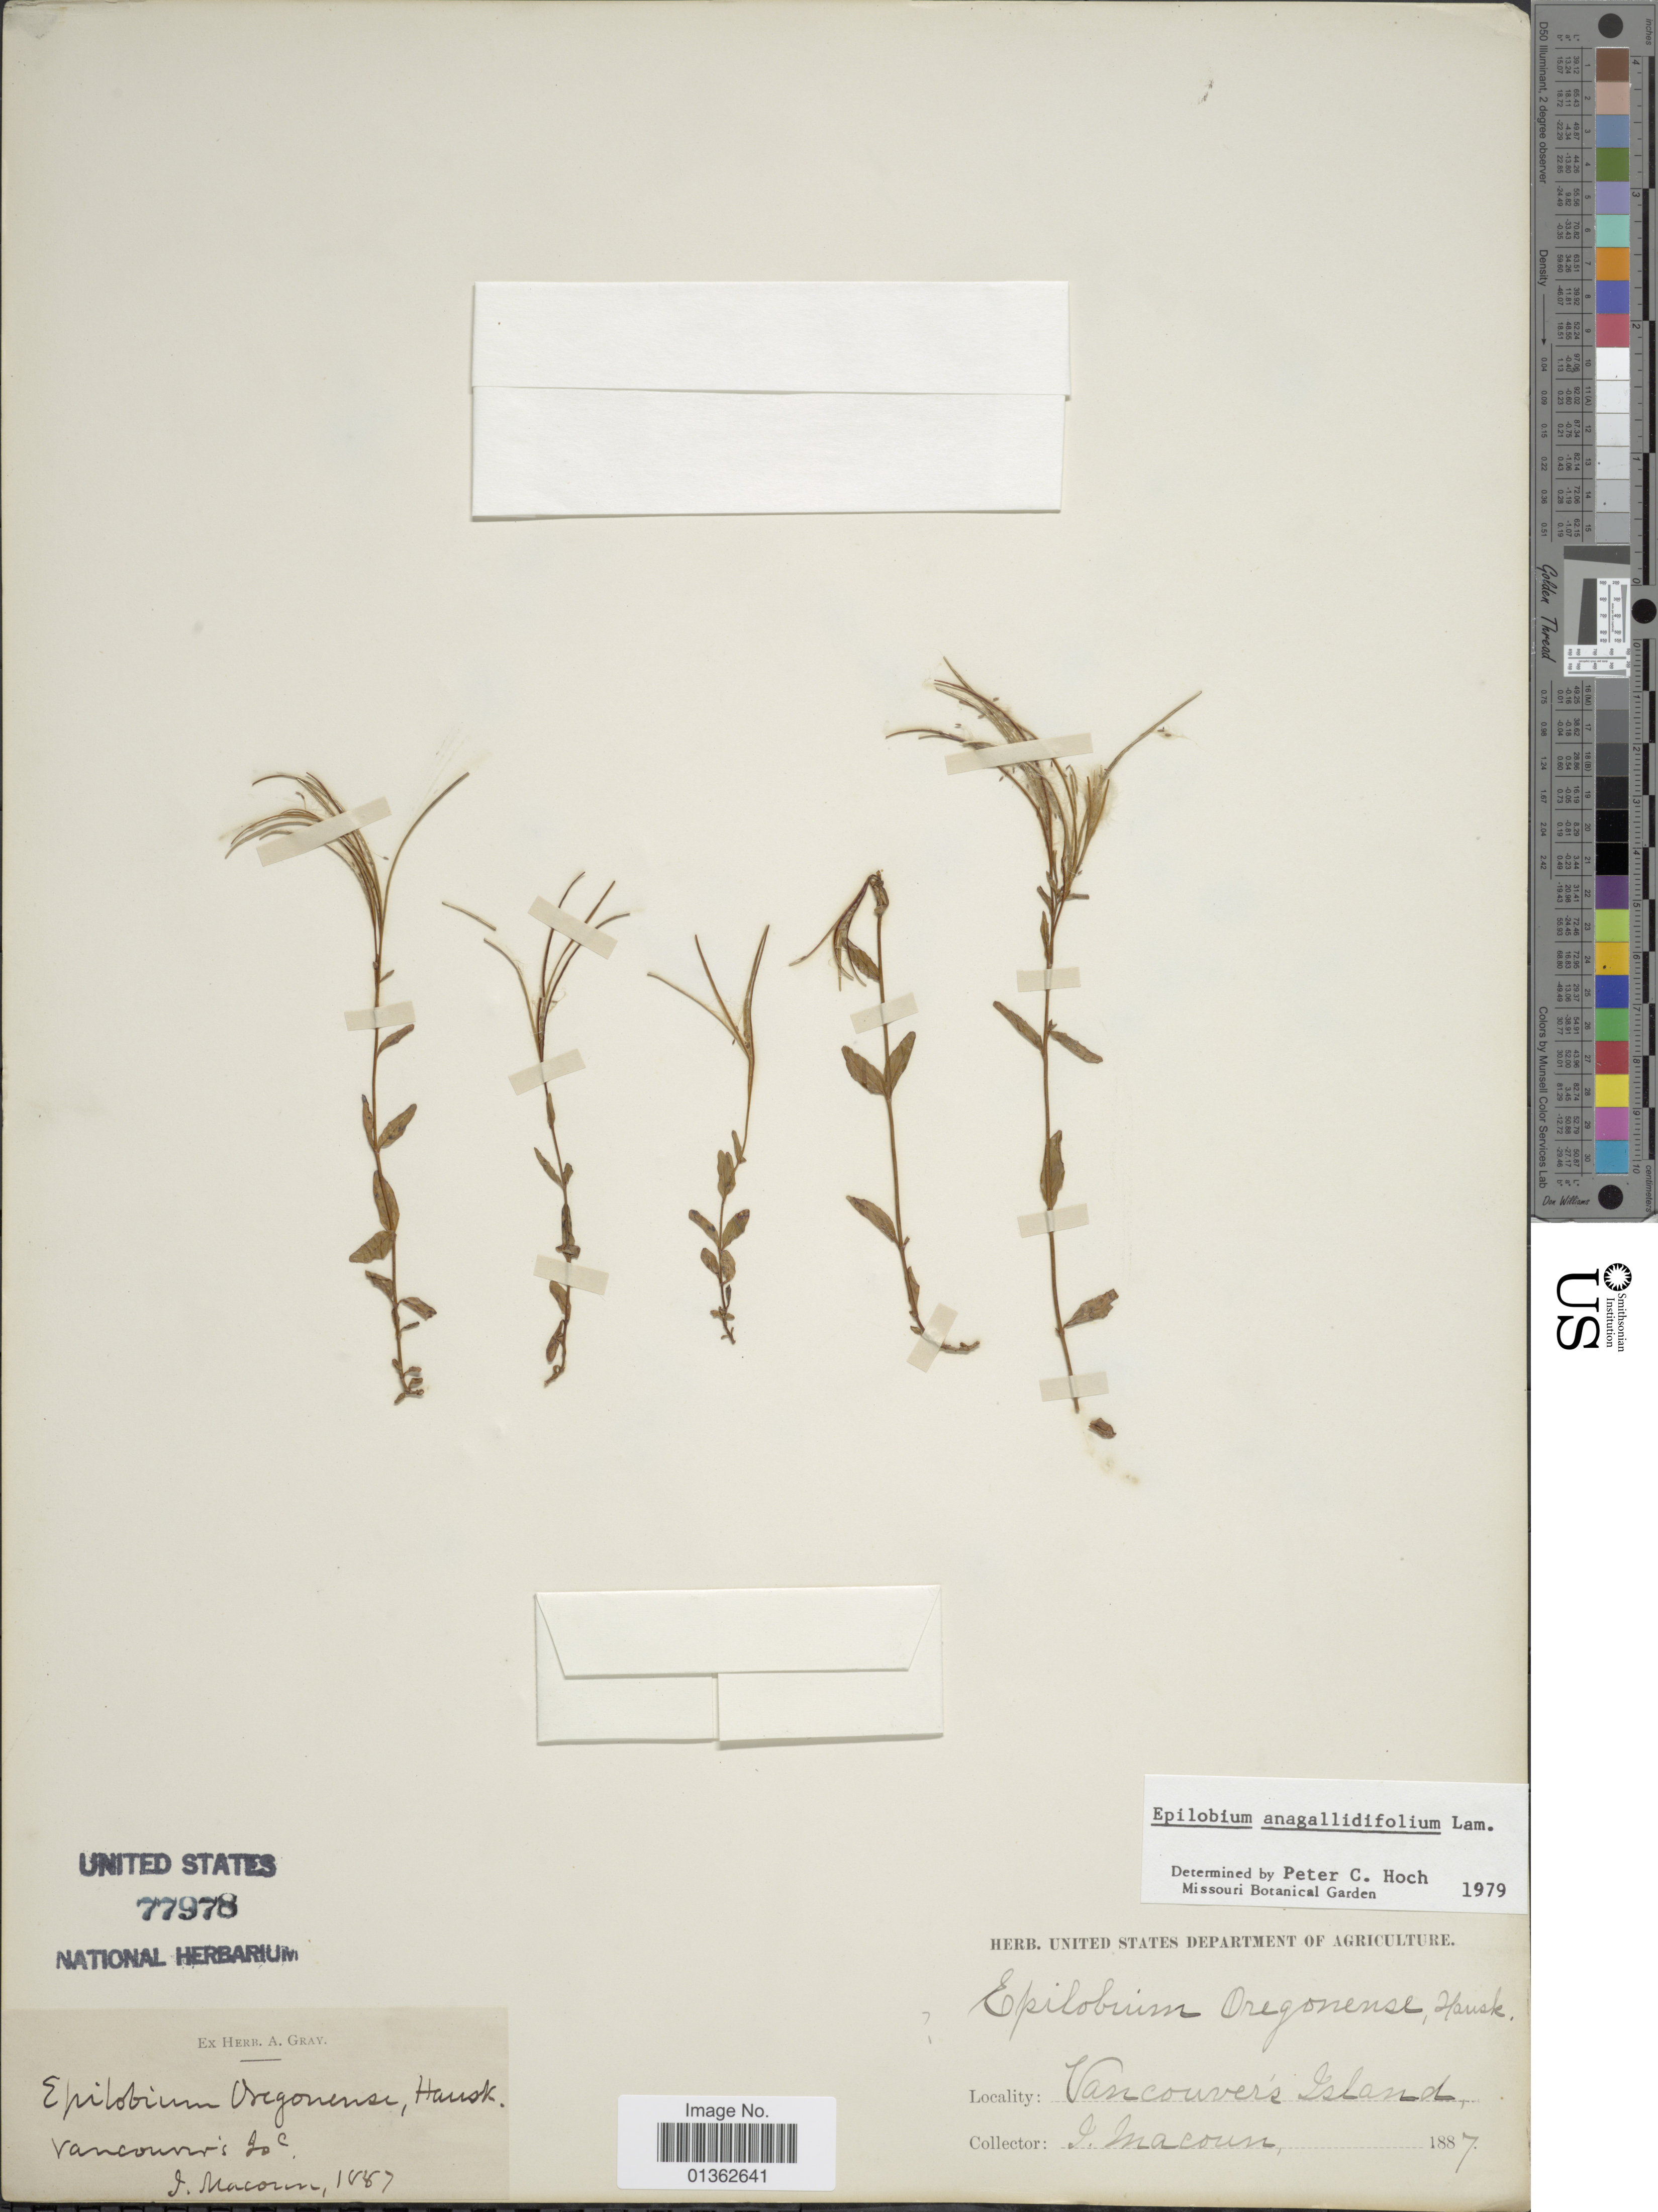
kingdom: Plantae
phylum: Tracheophyta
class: Magnoliopsida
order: Myrtales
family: Onagraceae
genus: Epilobium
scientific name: Epilobium anagallidifolium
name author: Lam.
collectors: J. Macoun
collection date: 1887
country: Canada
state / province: British Columbia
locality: Vancouver's Island.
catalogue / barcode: US 77978